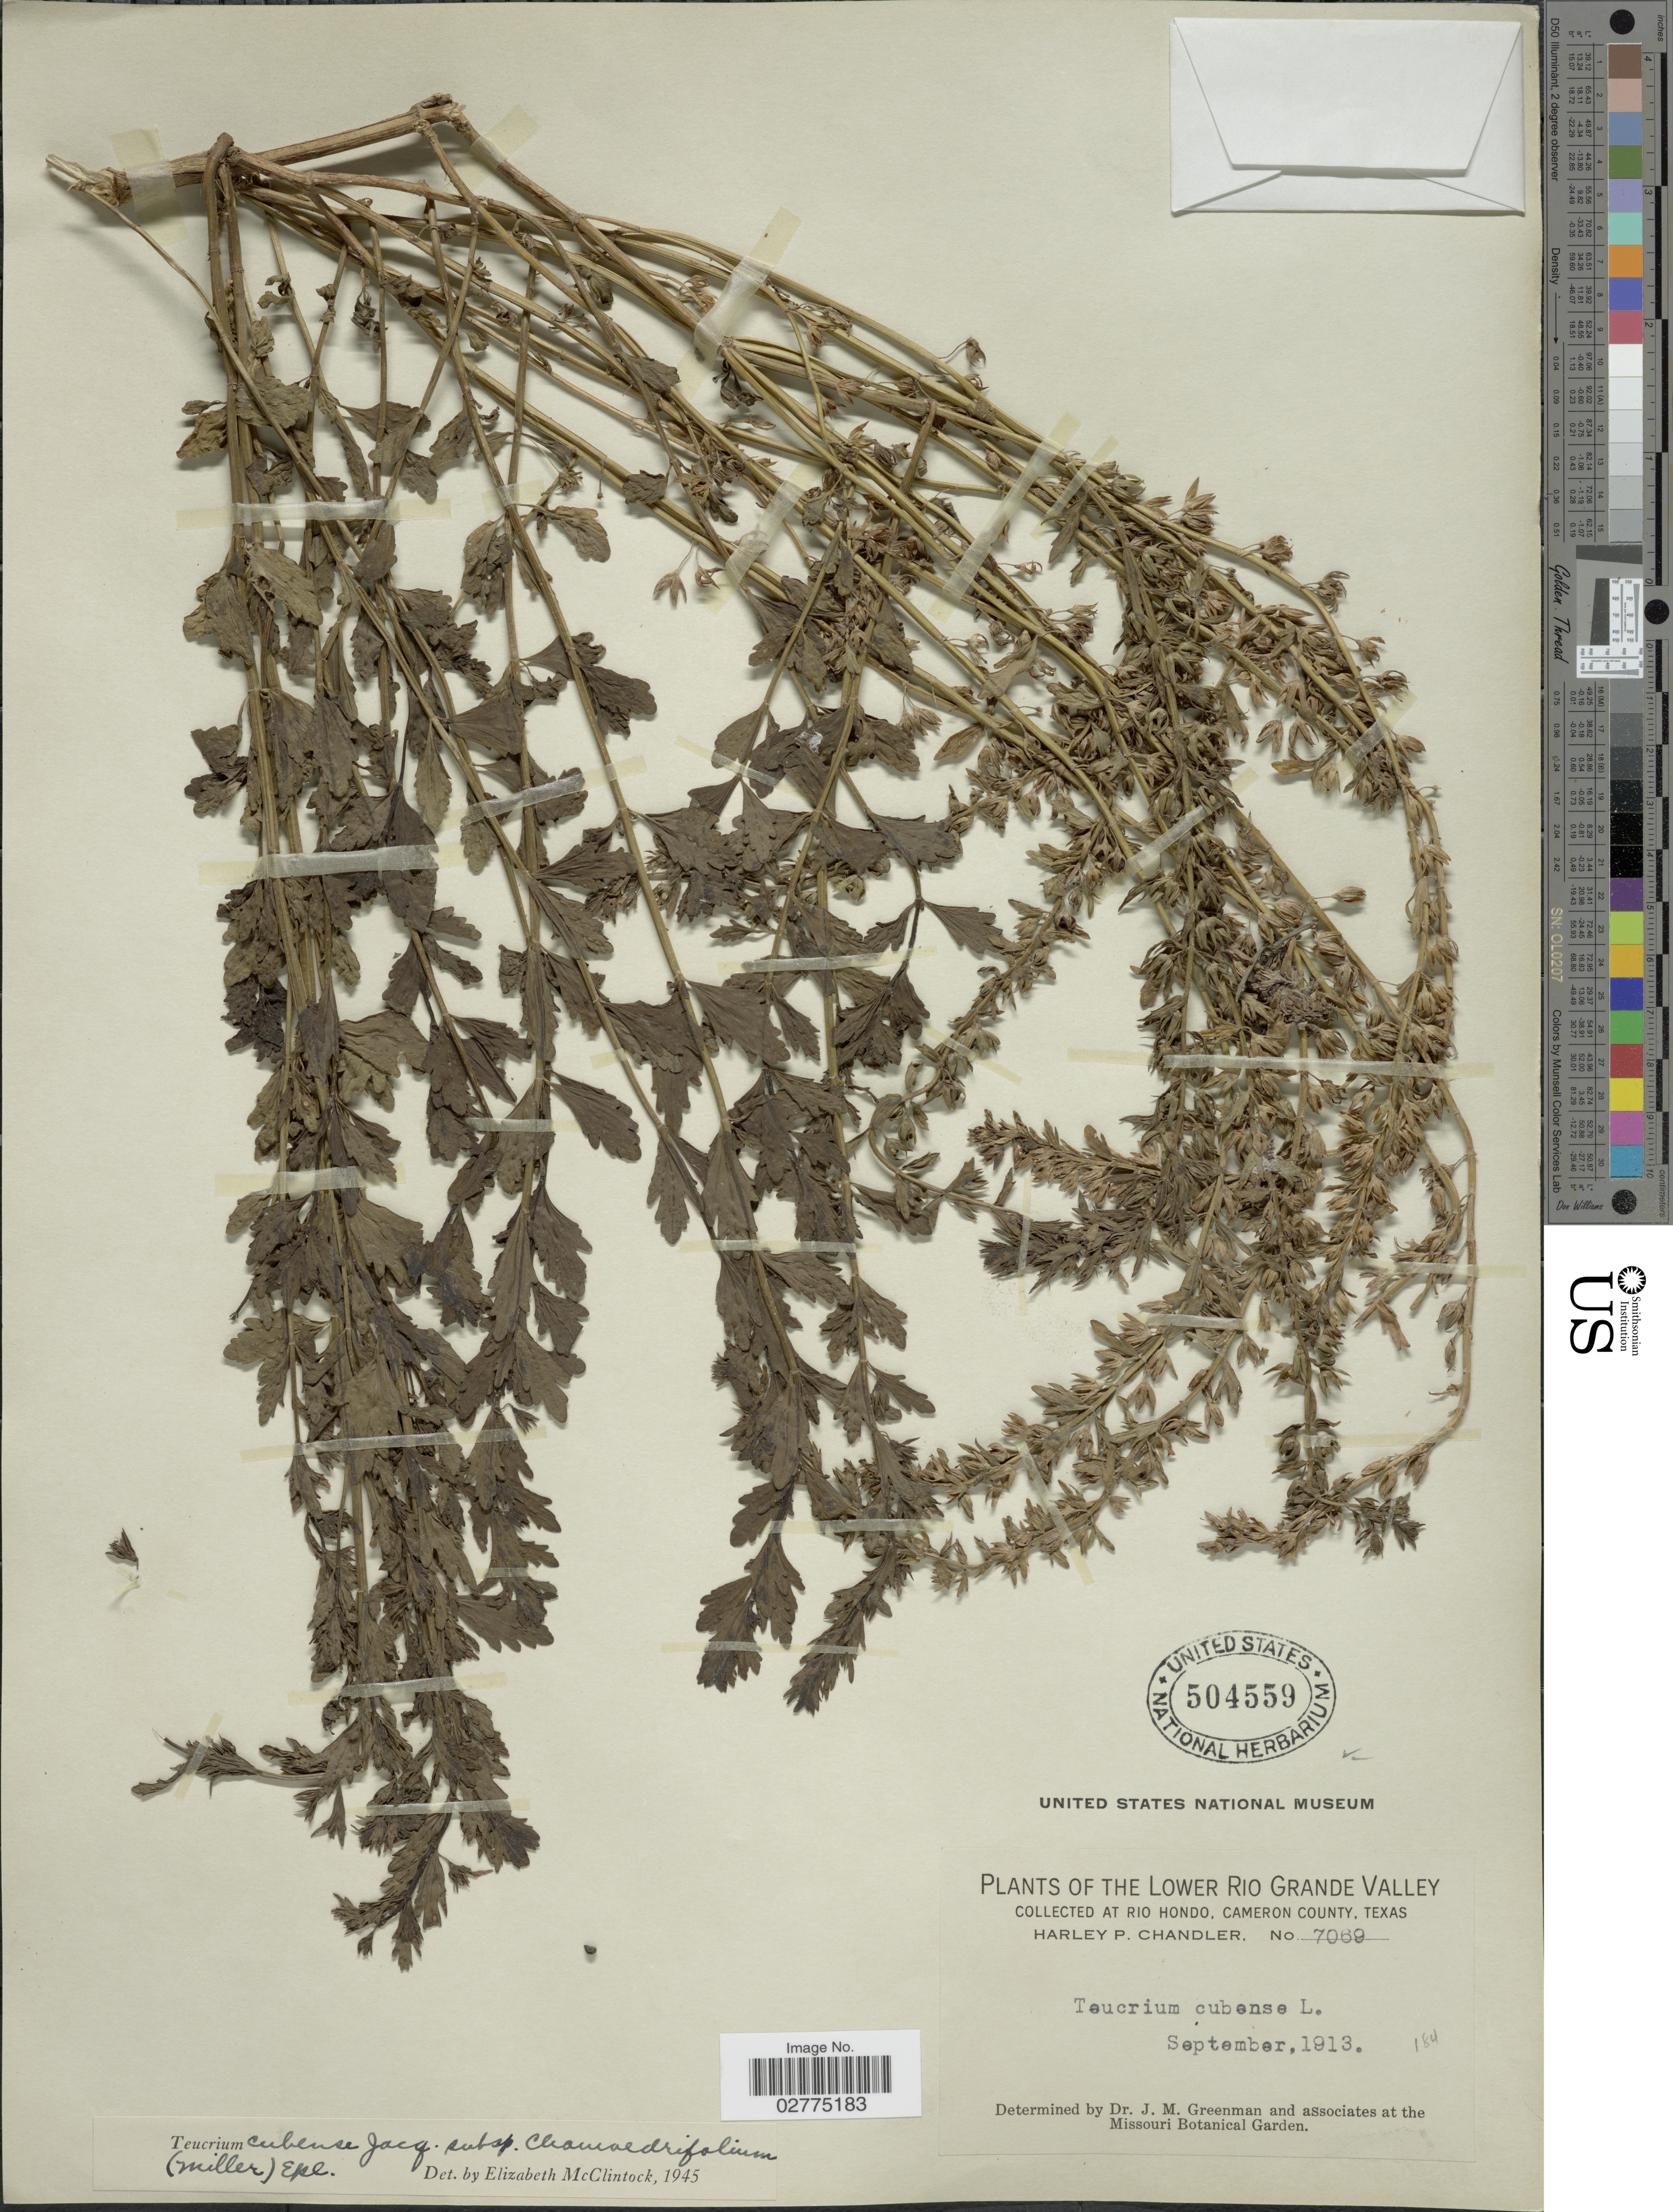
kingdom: Plantae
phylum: Tracheophyta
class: Magnoliopsida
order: Lamiales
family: Lamiaceae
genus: Teucrium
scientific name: Teucrium cubense subsp. chamaedrifolium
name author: Jacq.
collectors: H. Chandler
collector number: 7069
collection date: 1913-09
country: United States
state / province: Texas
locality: The Lower Rio Grande Valley, At Rio Hondo, Cameron County, Texas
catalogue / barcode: US 504559